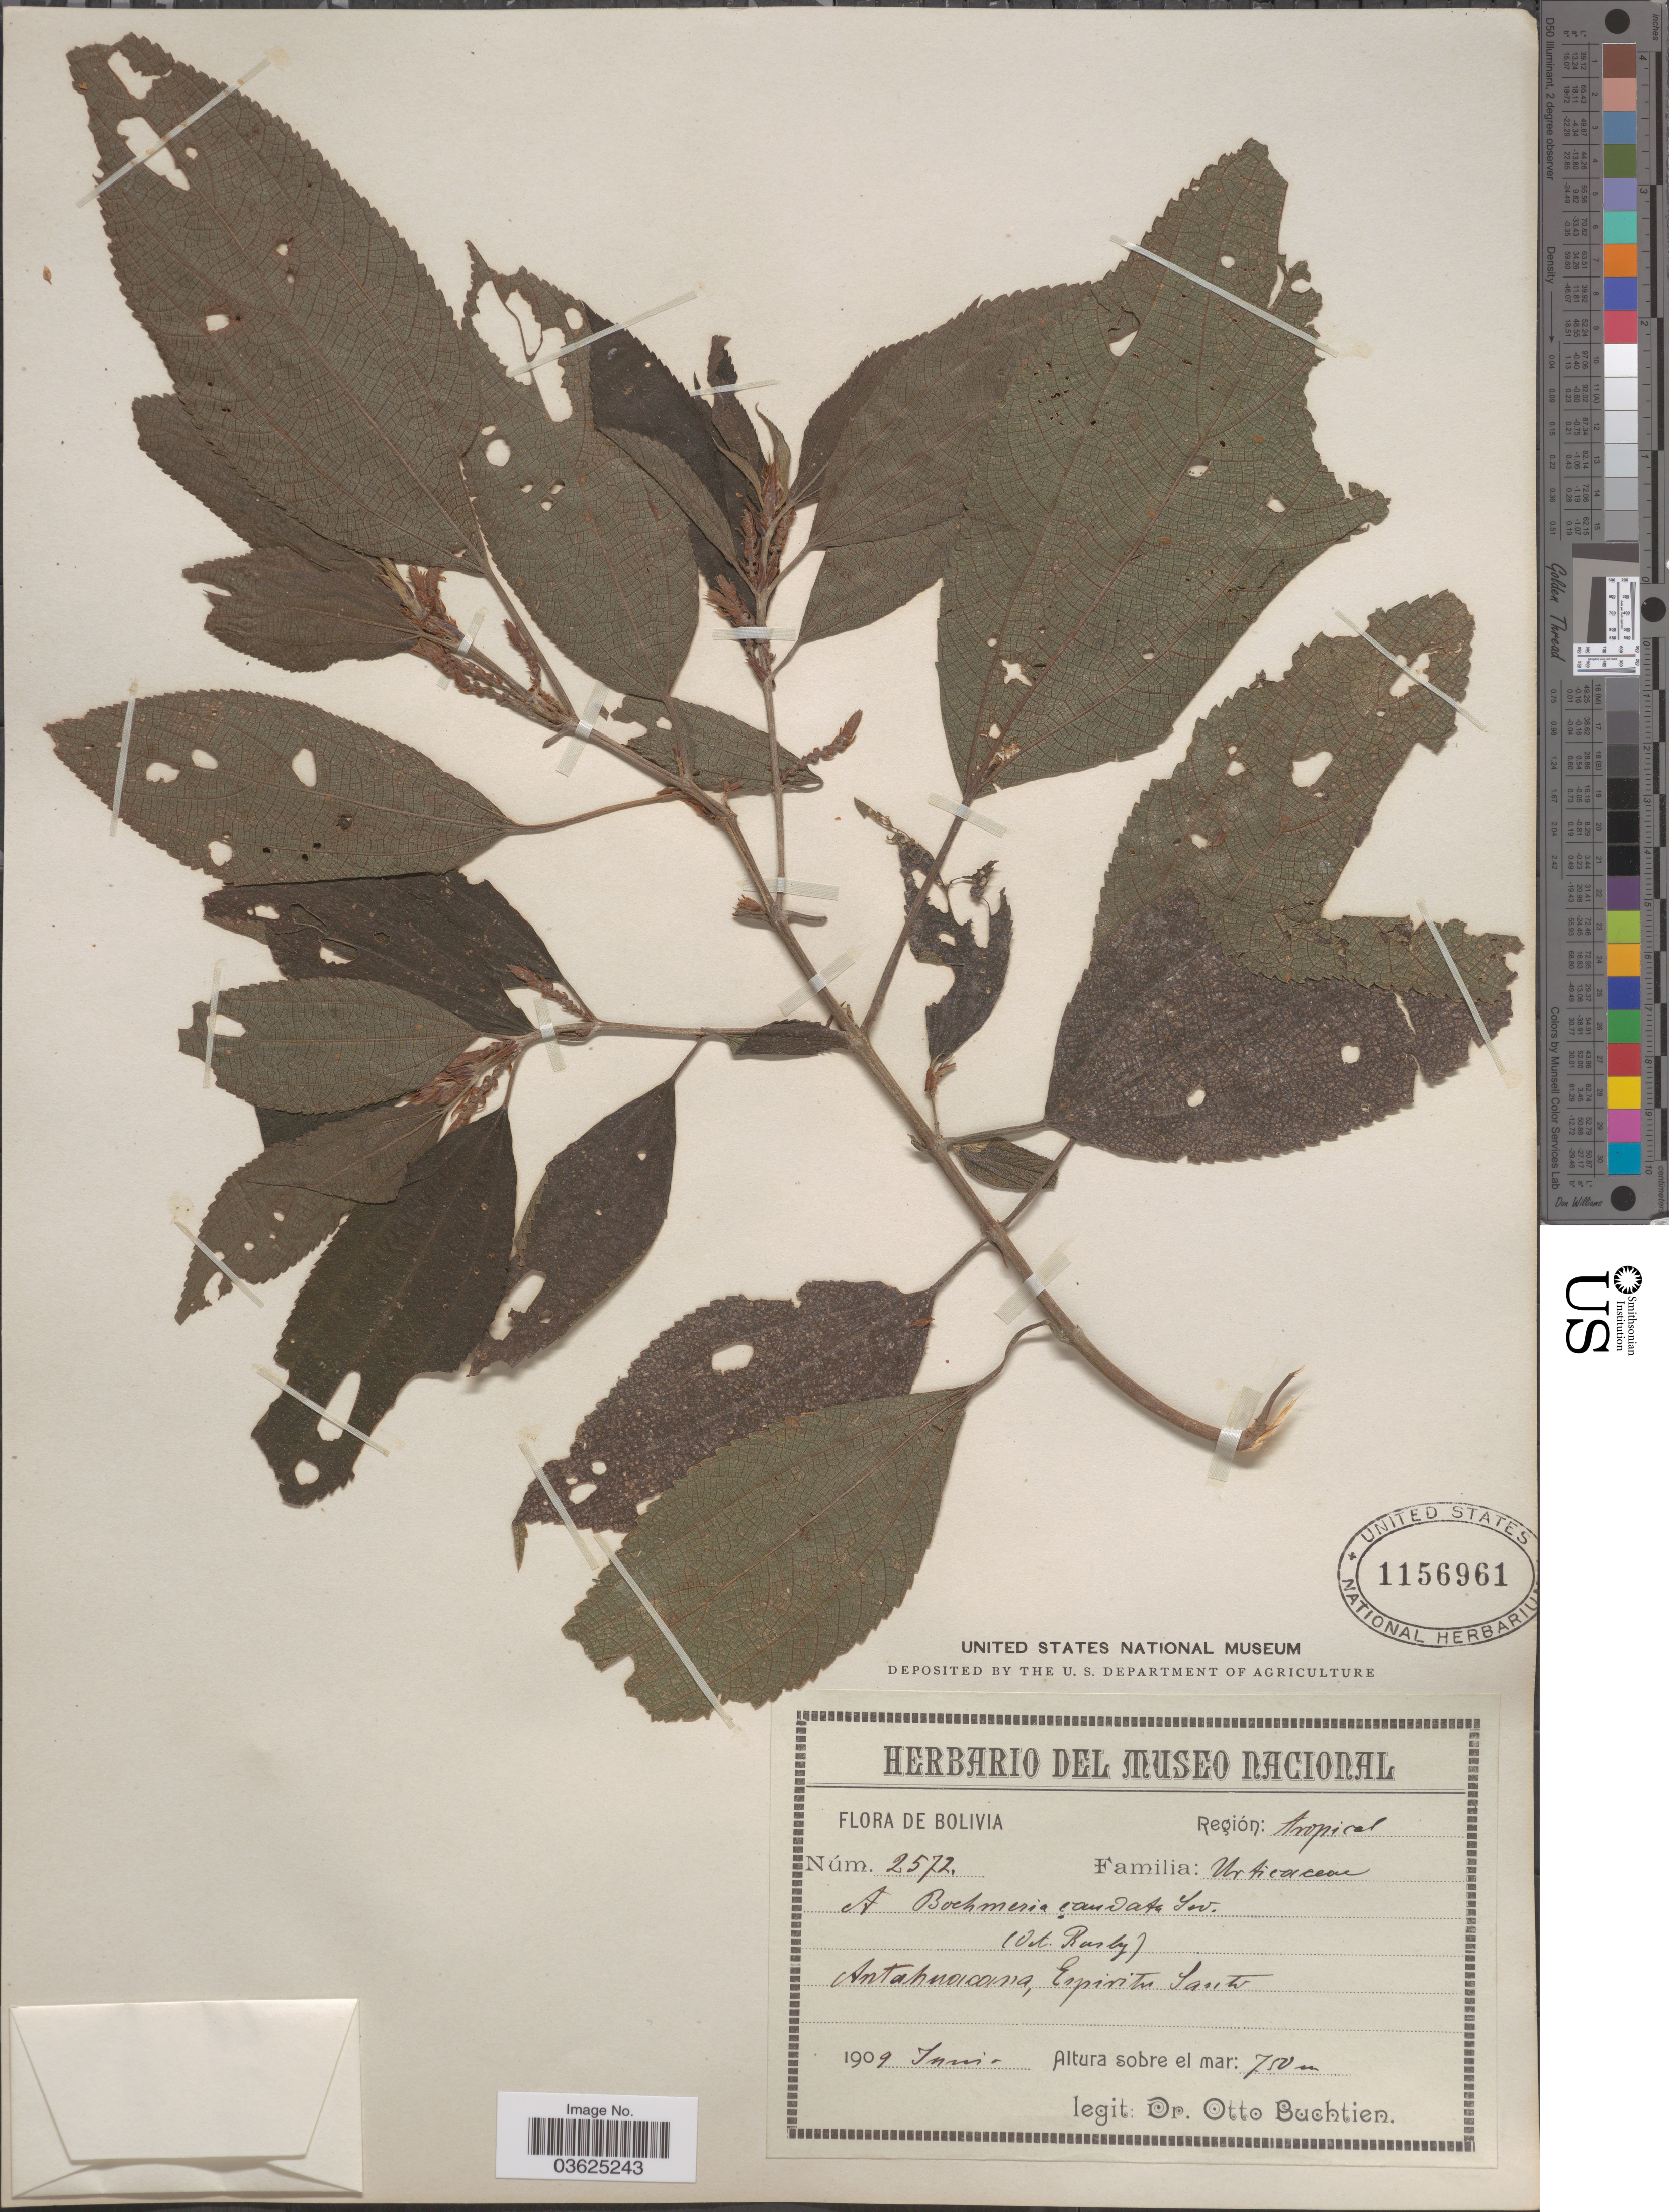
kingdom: Plantae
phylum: Tracheophyta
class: Magnoliopsida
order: Rosales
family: Urticaceae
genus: Boehmeria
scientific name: Boehmeria caudata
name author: Sw.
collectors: O. Buchtien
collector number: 2572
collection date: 1909-06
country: Bolivia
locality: Región: tropical. Antahuacana, Espiritu Santo.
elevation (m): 750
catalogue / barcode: US 1156961